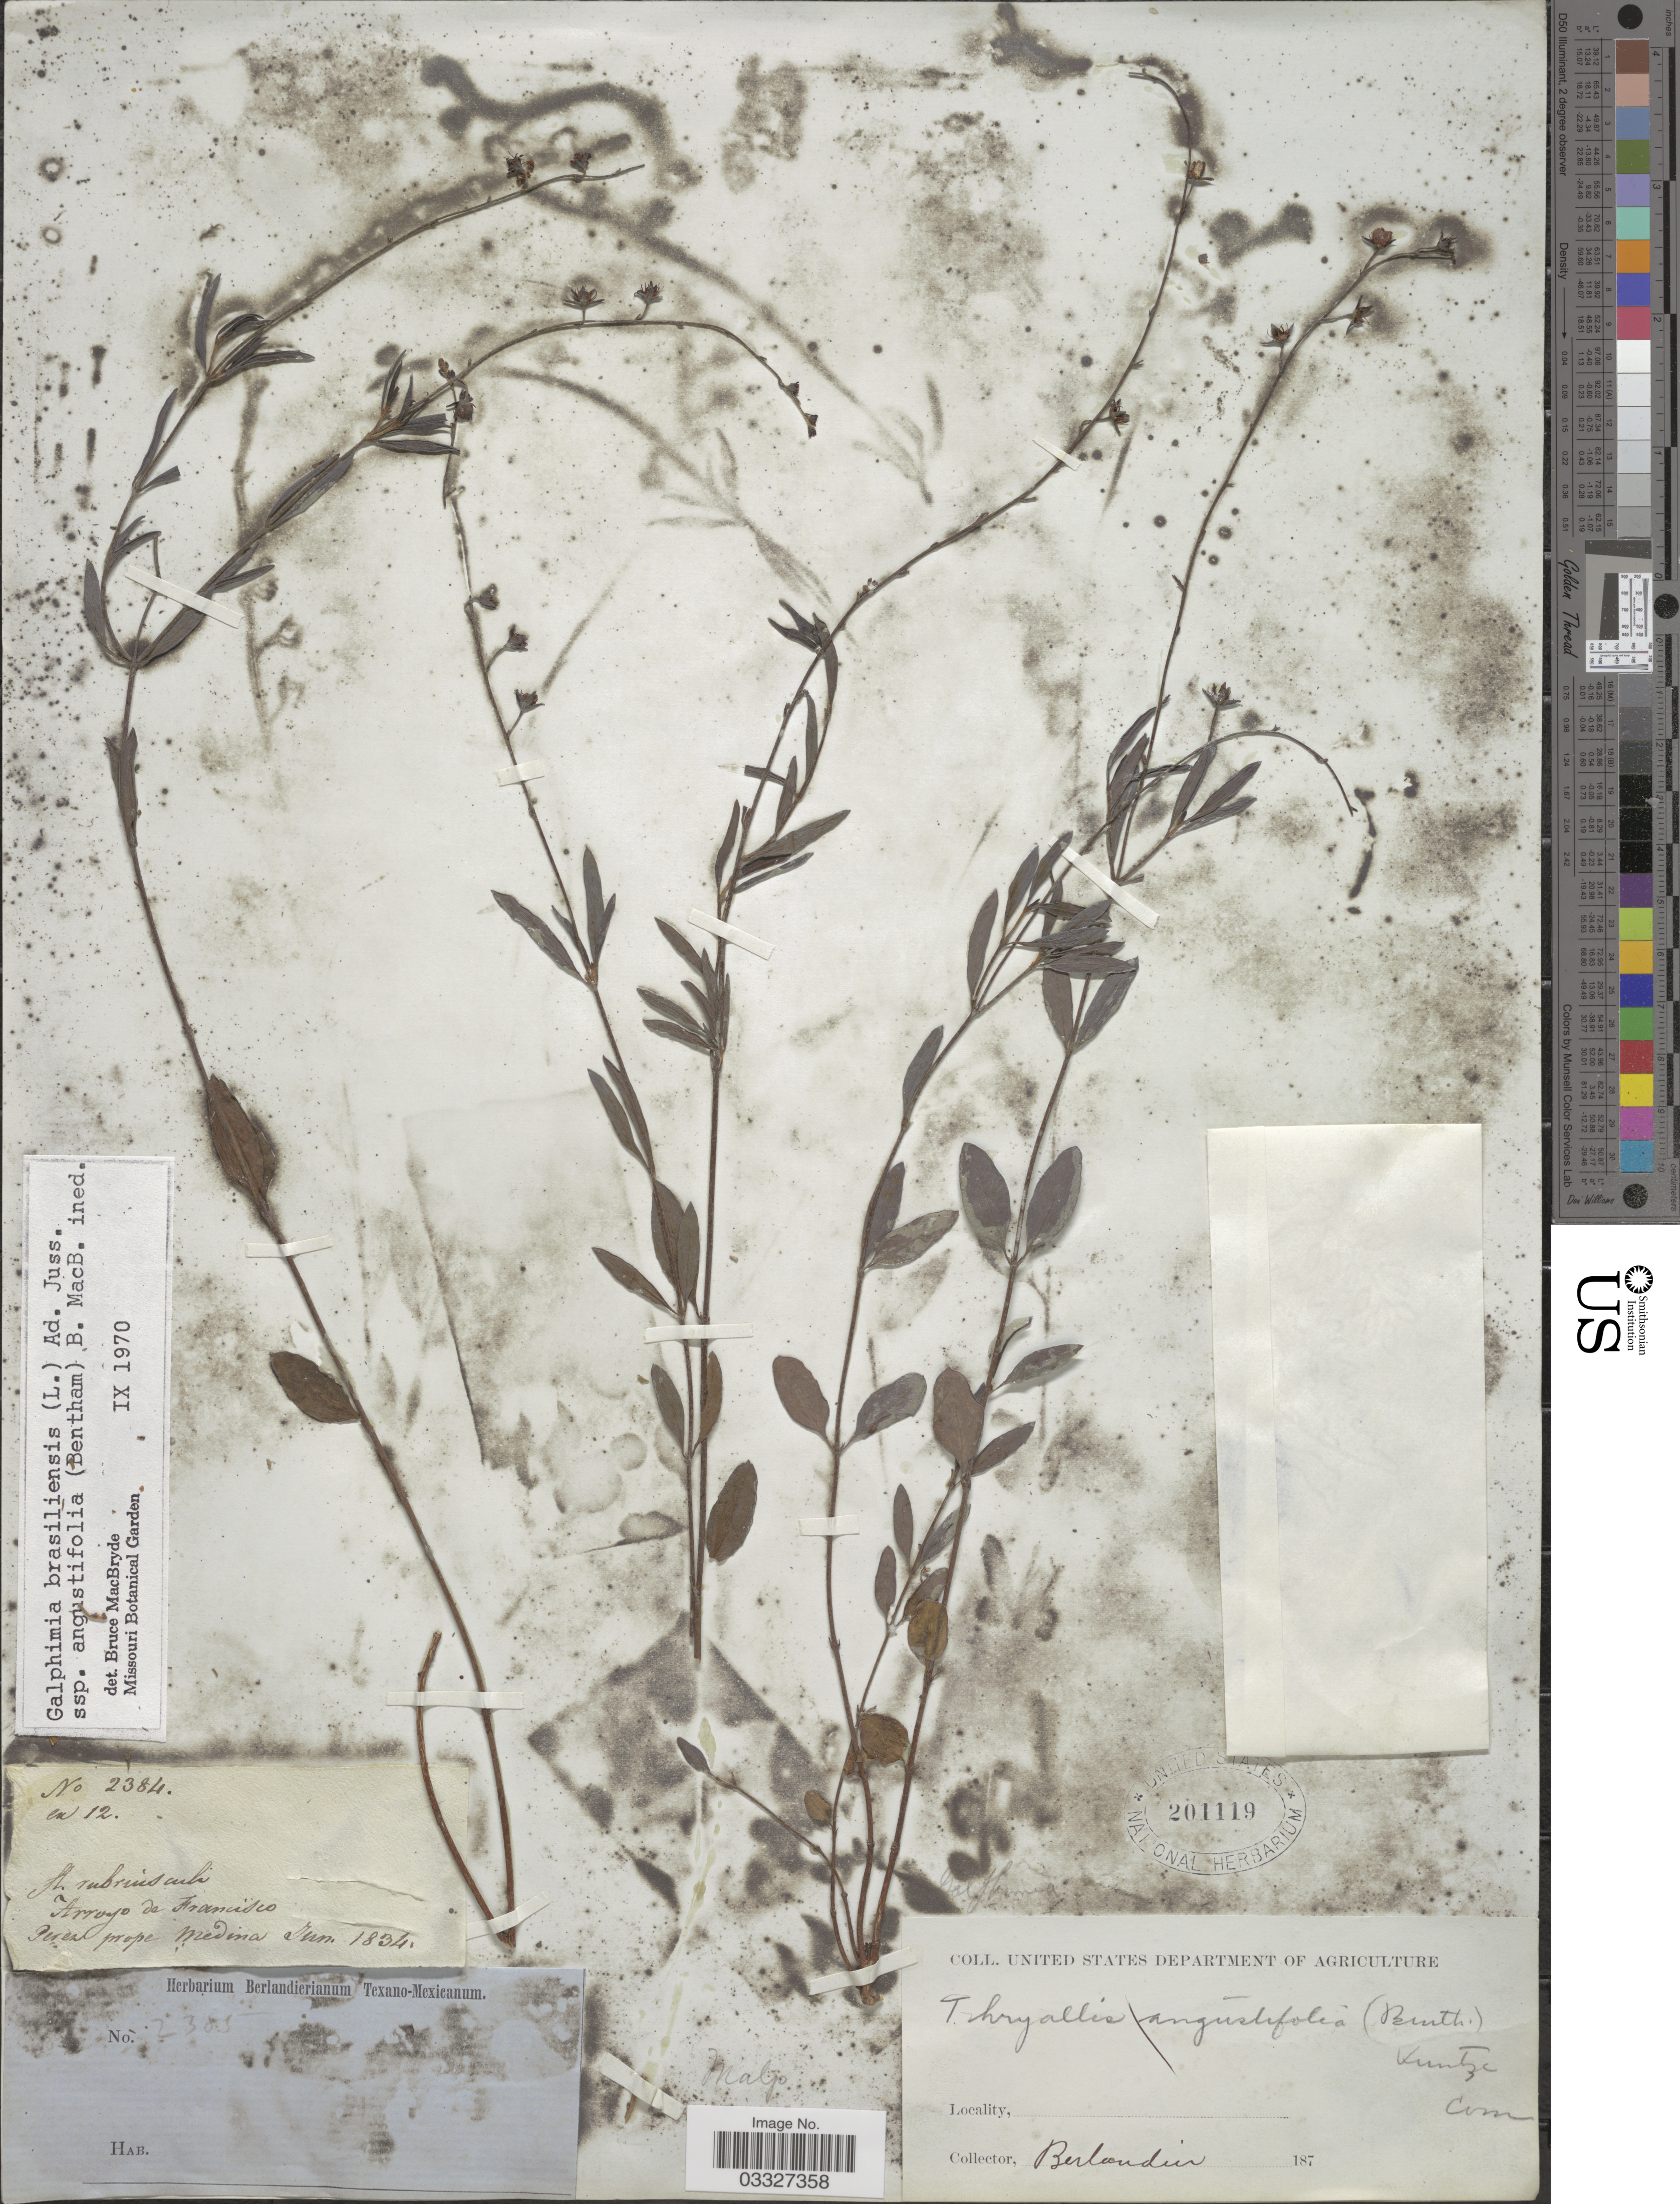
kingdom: Plantae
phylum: Tracheophyta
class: Magnoliopsida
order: Malpighiales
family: Malpighiaceae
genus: Galphimia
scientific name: Galphimia angustifolia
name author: Benth.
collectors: J. L. Berlandier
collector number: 2384/2385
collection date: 1834-06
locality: Arroyo de Francisco. Perez prope Medina.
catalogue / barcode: US 201119